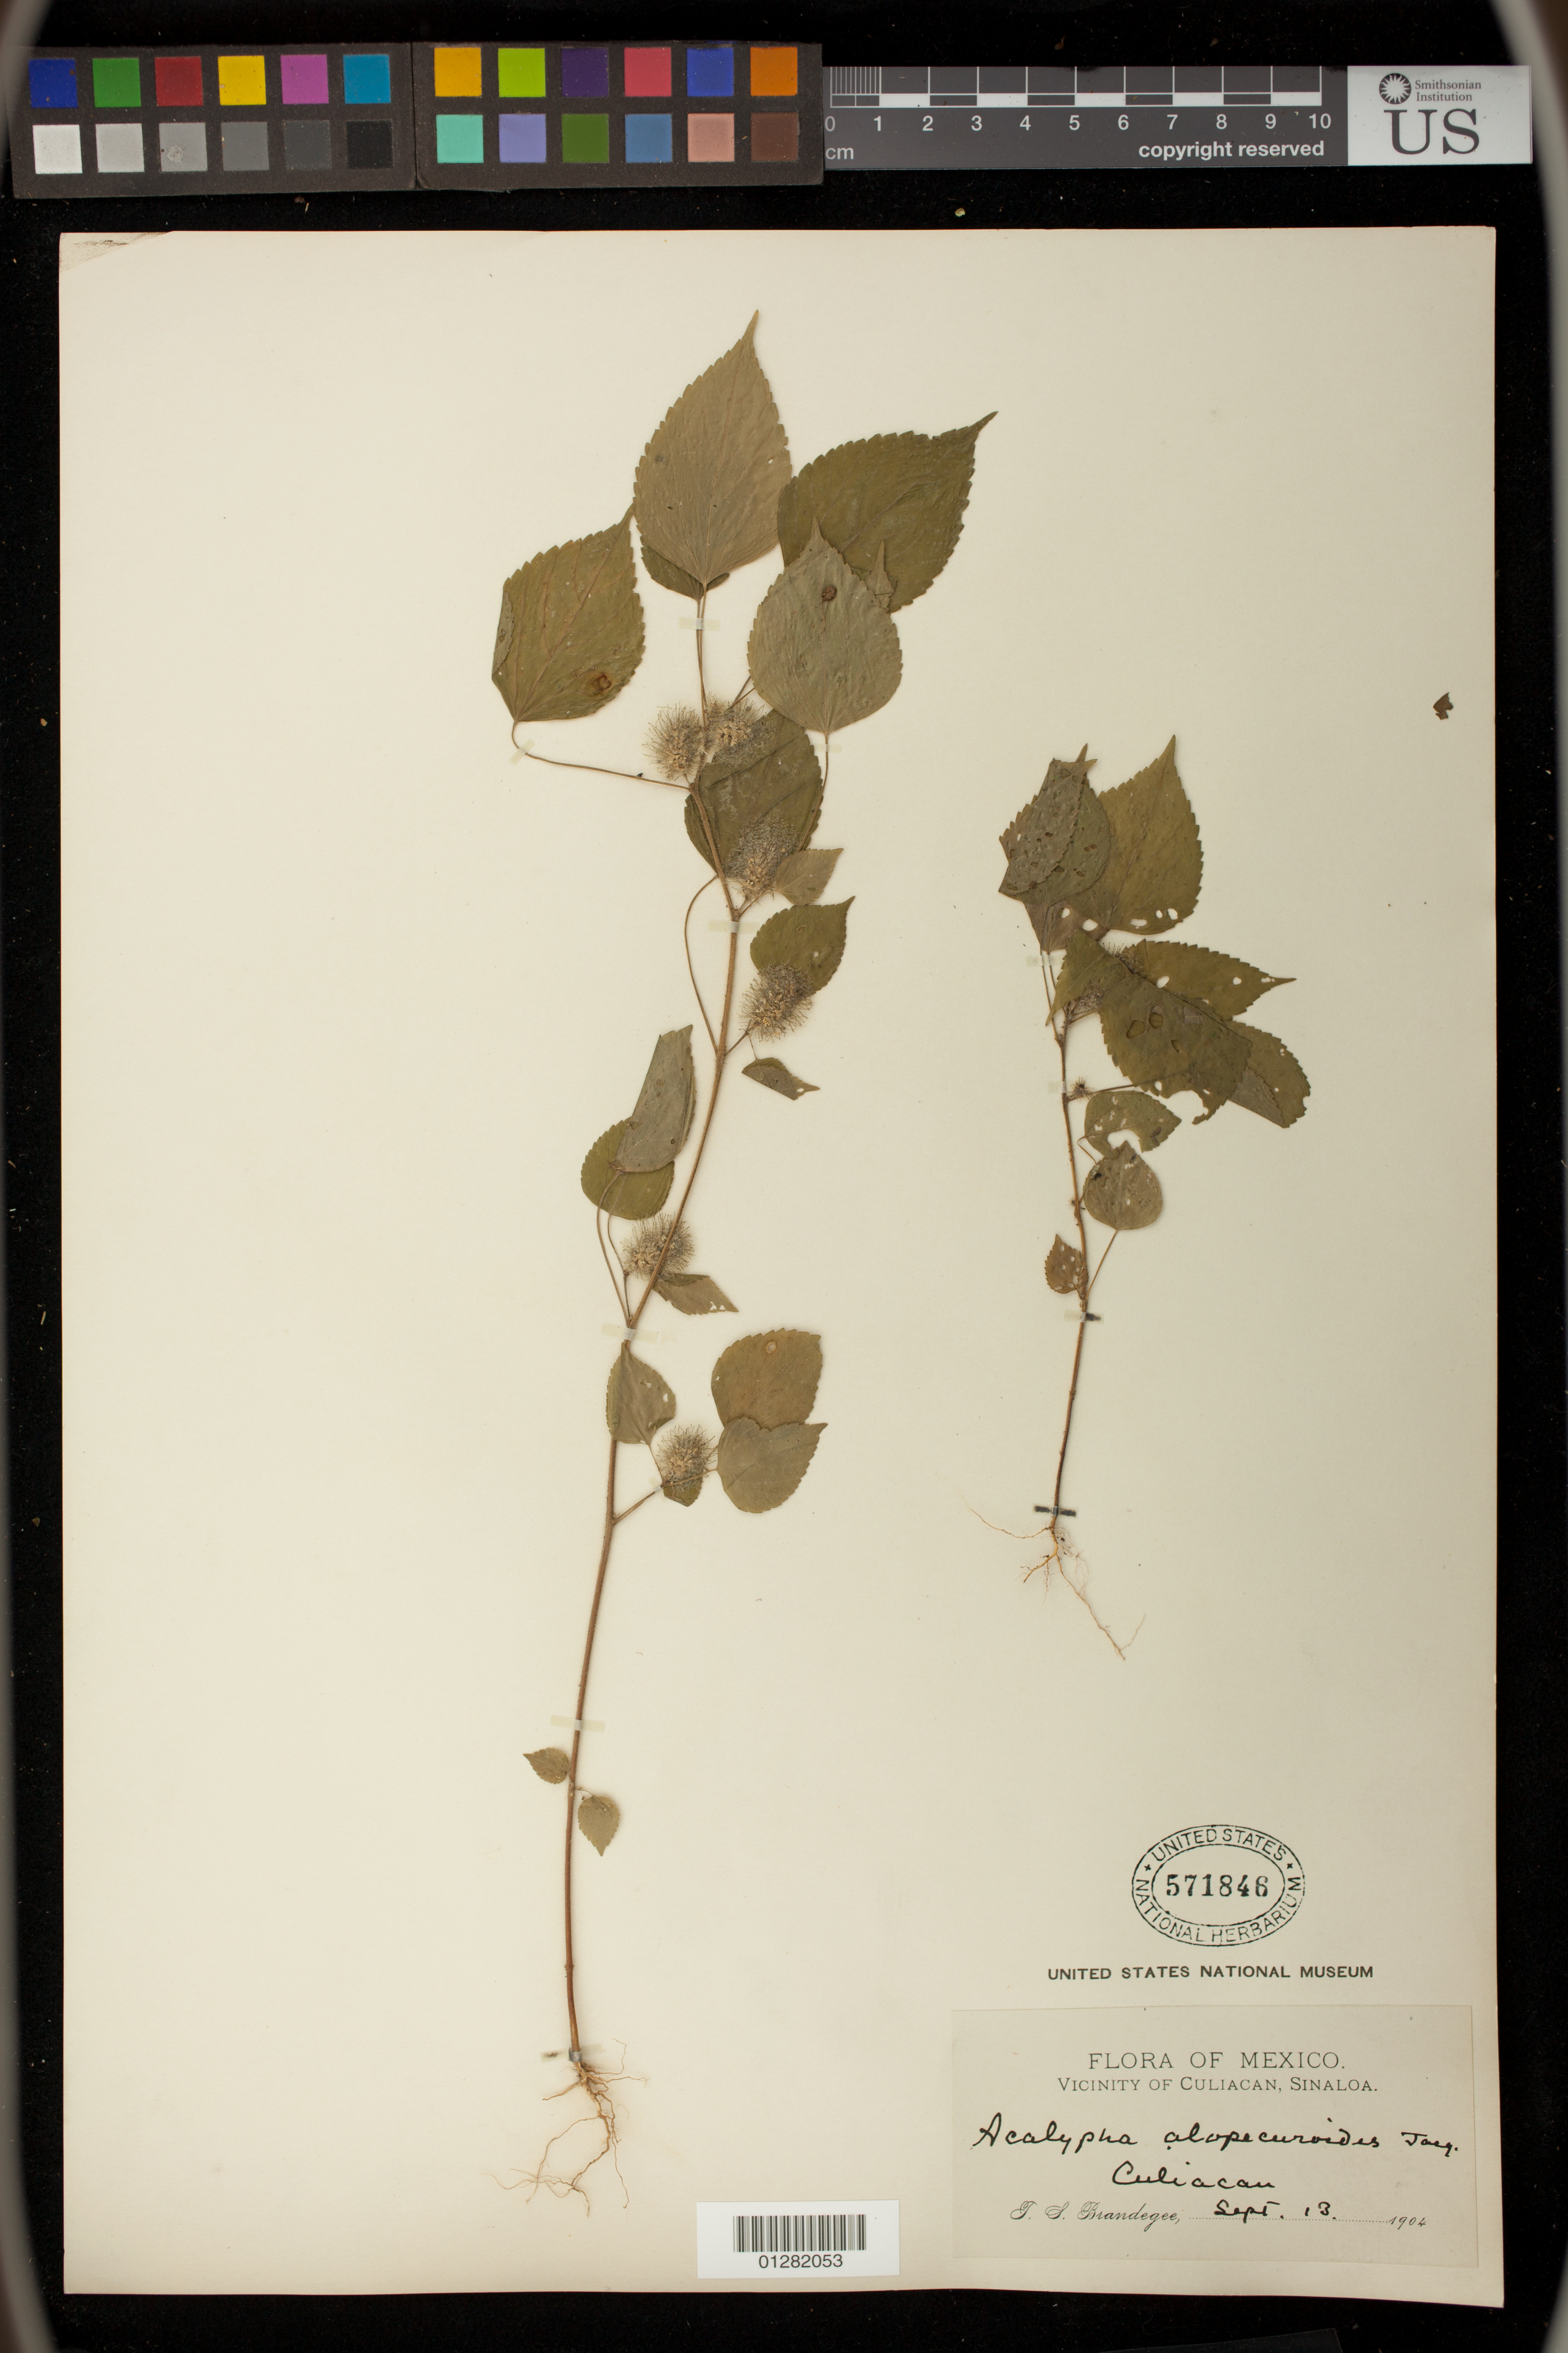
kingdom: Plantae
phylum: Tracheophyta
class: Magnoliopsida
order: Malpighiales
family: Euphorbiaceae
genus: Acalypha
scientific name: Acalypha alopecuroidea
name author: Jacq.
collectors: T. S. Brandegee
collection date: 1904-09-13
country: Mexico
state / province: Sinaloa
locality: Vicinity of Culiacan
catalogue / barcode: US 571846